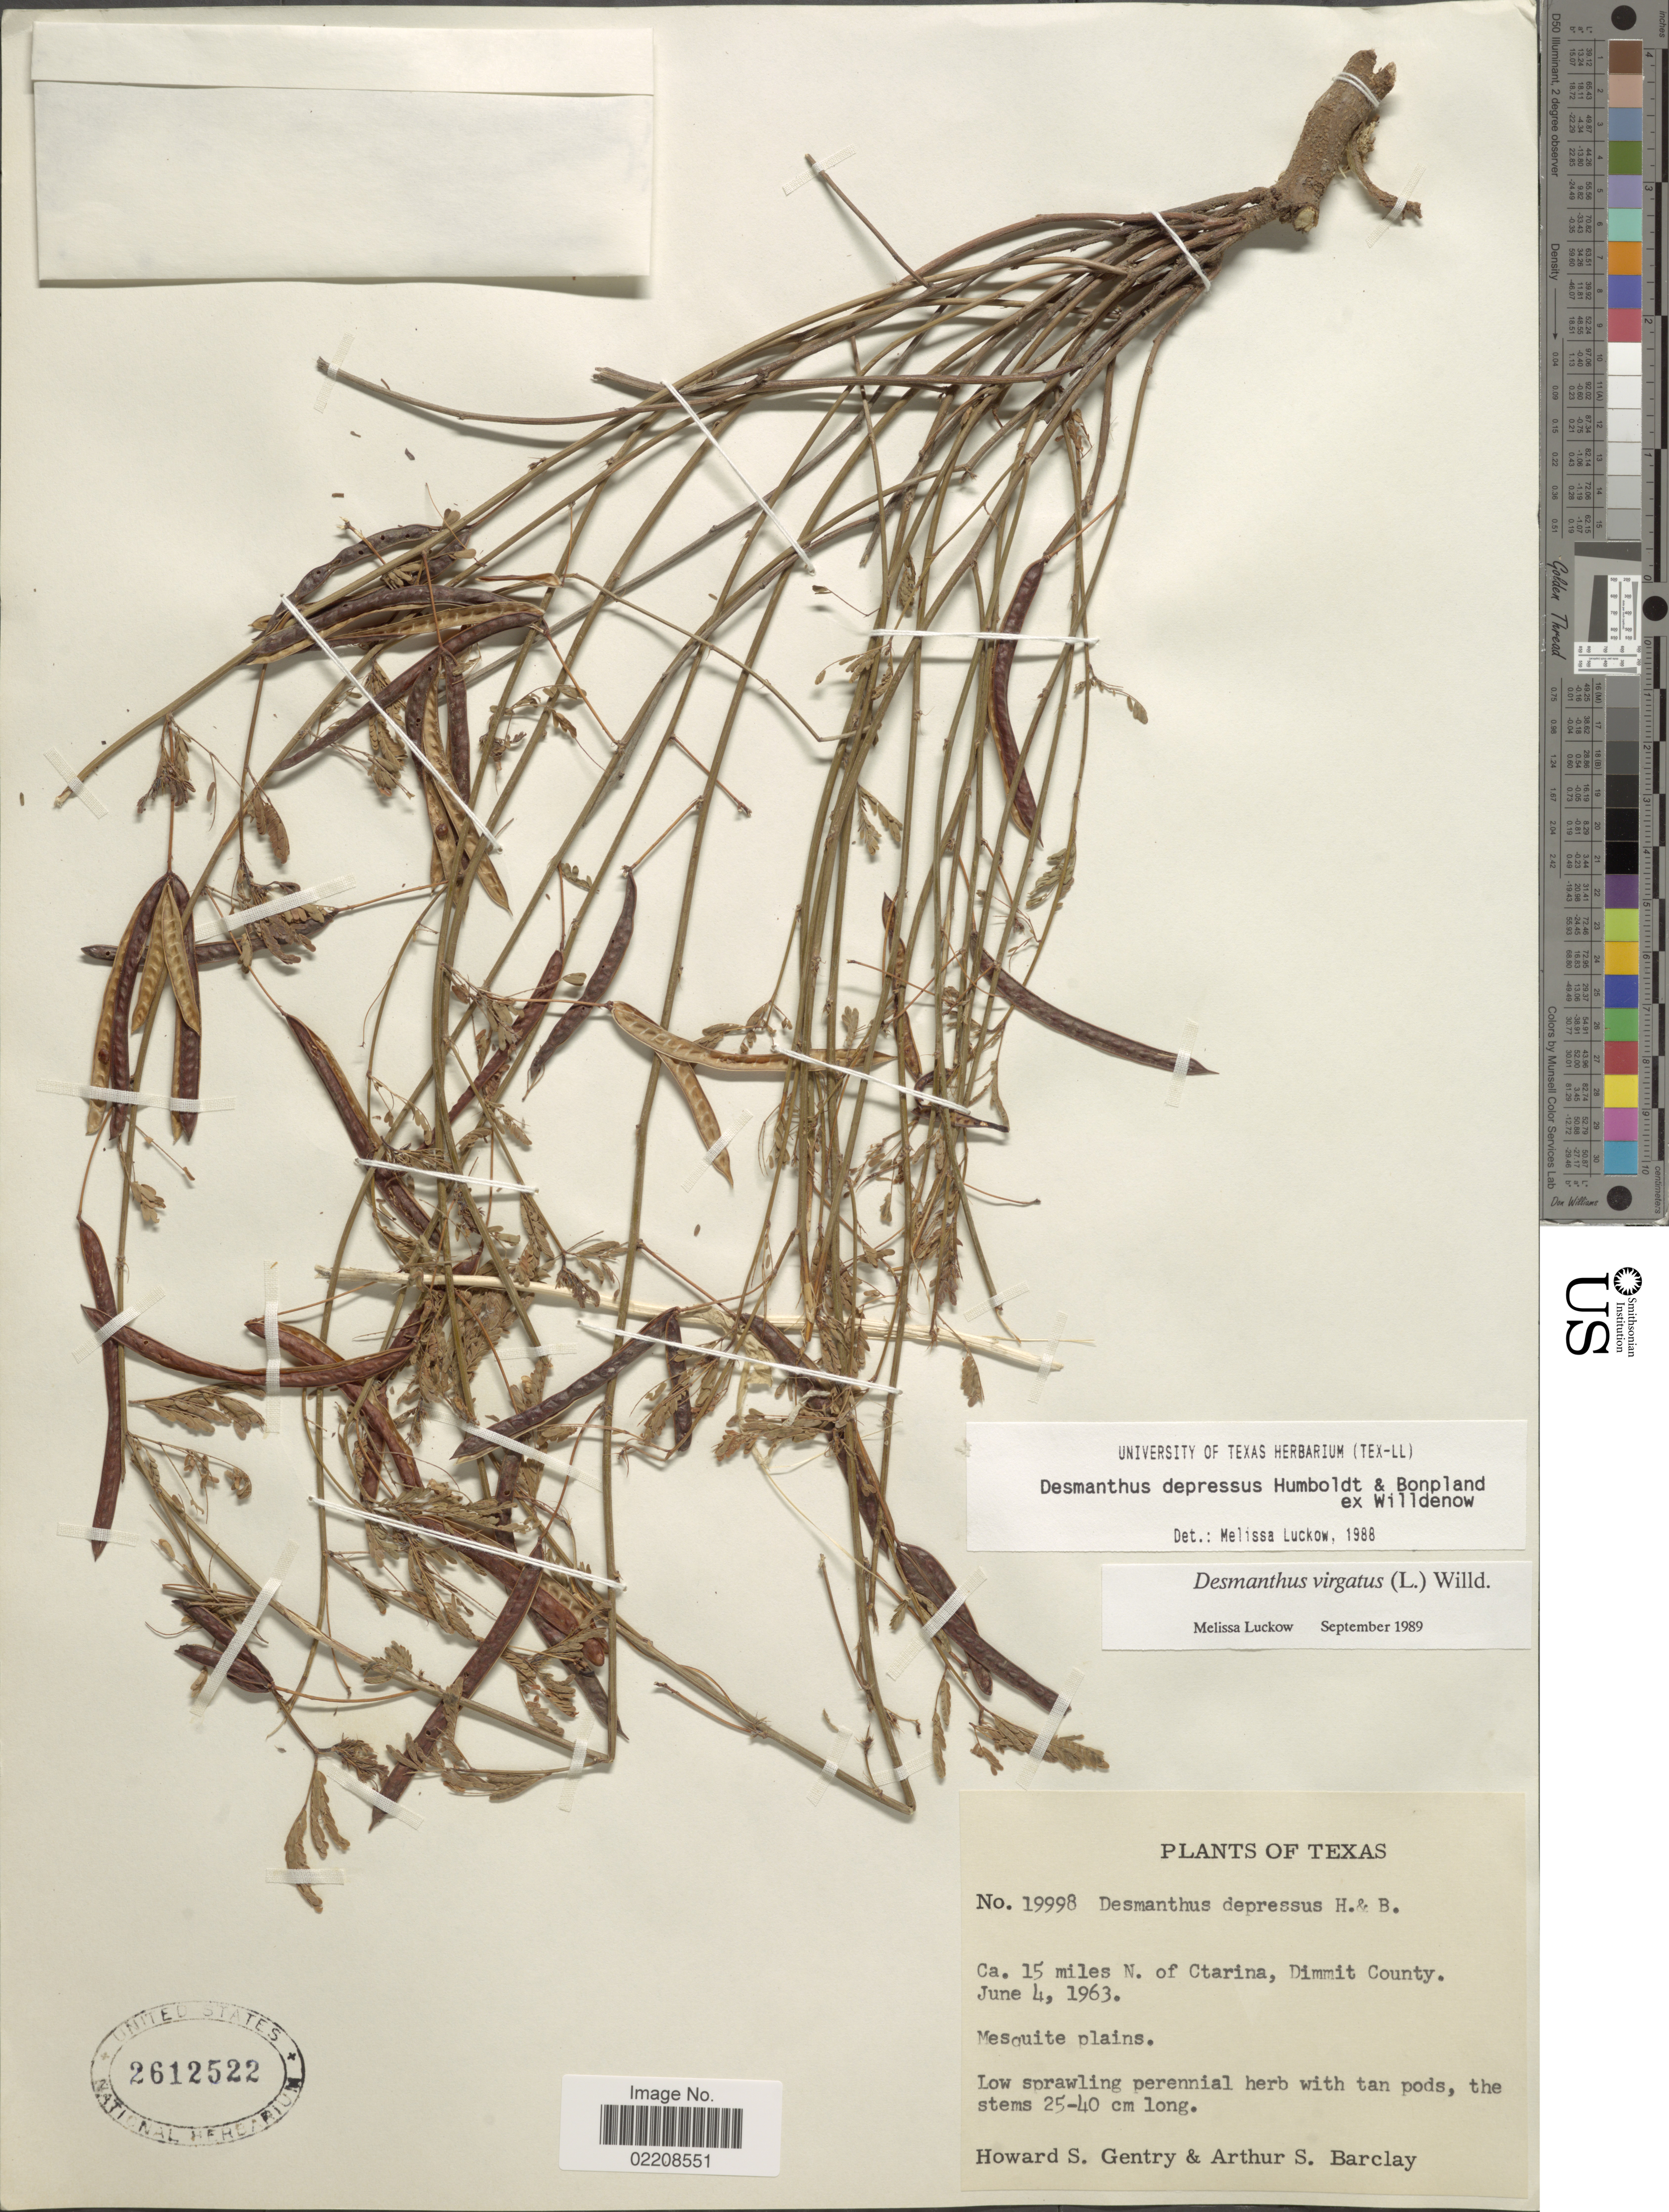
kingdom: Plantae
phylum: Tracheophyta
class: Magnoliopsida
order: Fabales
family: Fabaceae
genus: Desmanthus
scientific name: Desmanthus virgatus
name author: (L.) Willd.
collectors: H. S. Gentry & A. S. Barclay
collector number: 19998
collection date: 1963-06-04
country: United States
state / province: Texas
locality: Ca. 15 miles N. of Ctarina, Dimmit County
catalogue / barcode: US 2612522